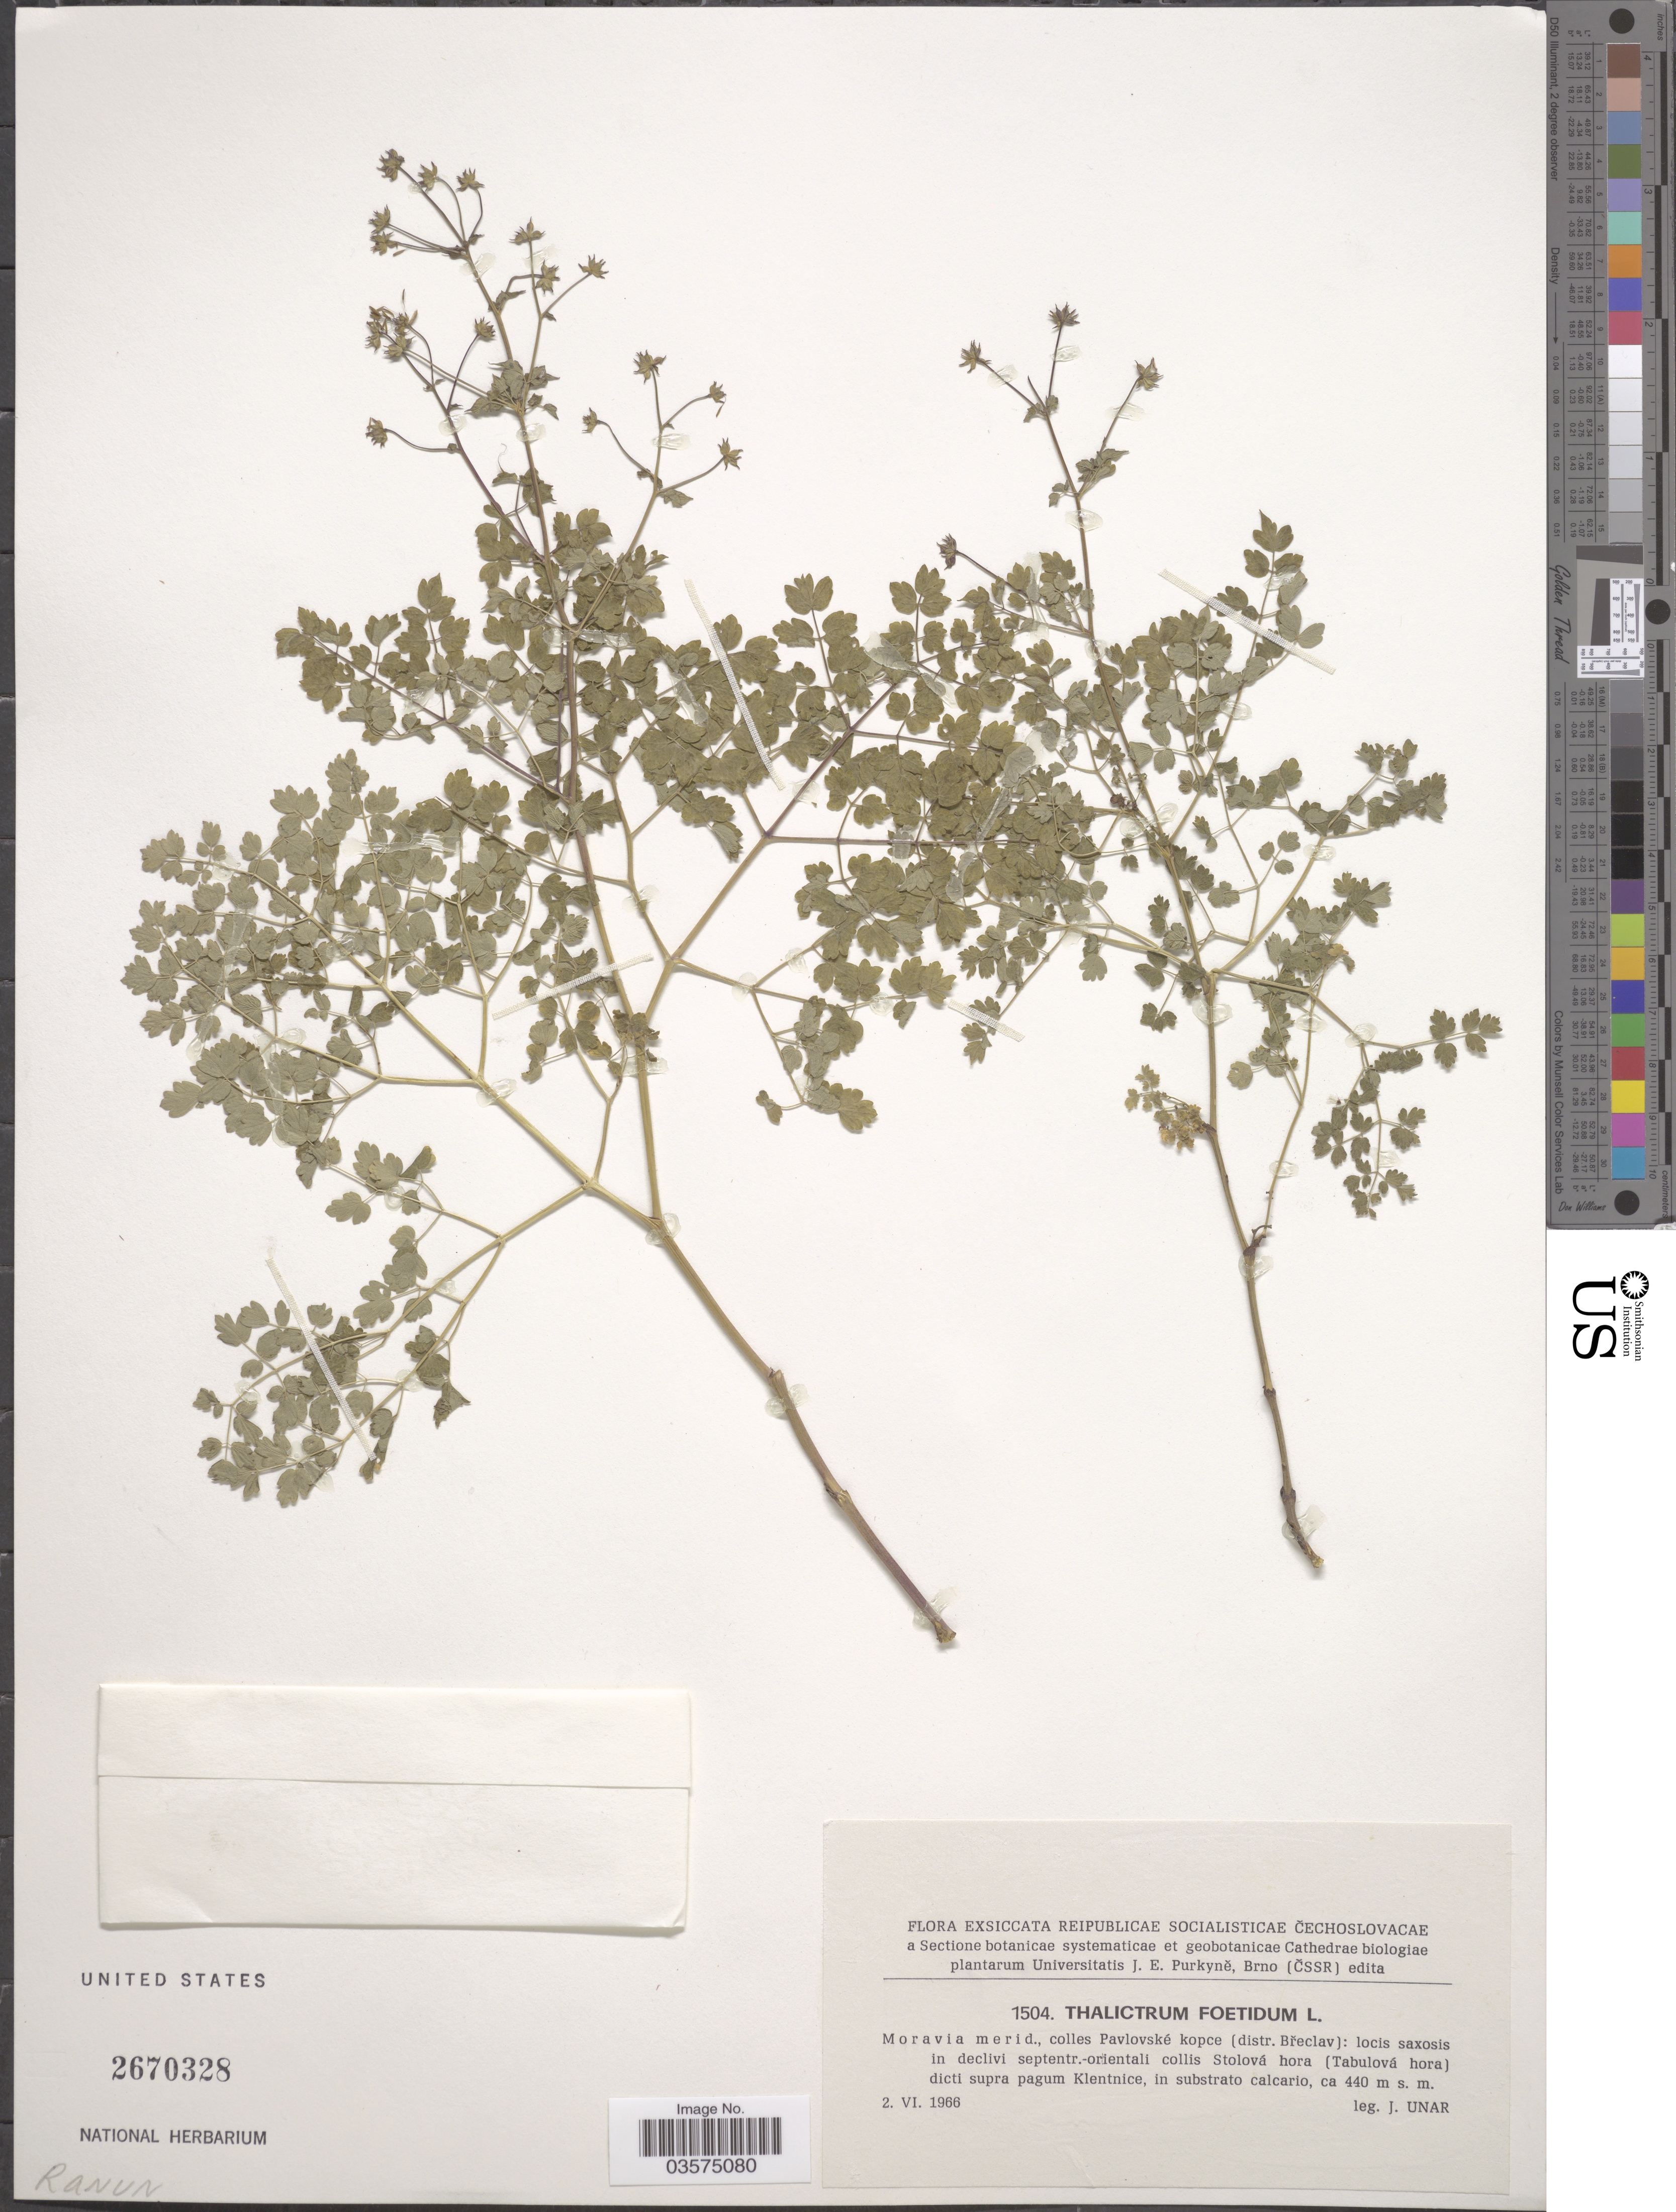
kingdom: Plantae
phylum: Tracheophyta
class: Magnoliopsida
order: Ranunculales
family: Ranunculaceae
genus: Thalictrum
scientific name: Thalictrum foetidum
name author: L.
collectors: J. Unar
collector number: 1504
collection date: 1966-06-02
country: Czechia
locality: Reipublicae Socialisticae Čechoslovacae. Moravia merid., colles Pavlovské kopce (distr. Břeclav): locis saxosis in declivi septentr.-orientali collis Stolová hora (Tabulová hora) dicti supra pagum Klentnice, in substrato calcario.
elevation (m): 440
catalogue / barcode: US 2670328